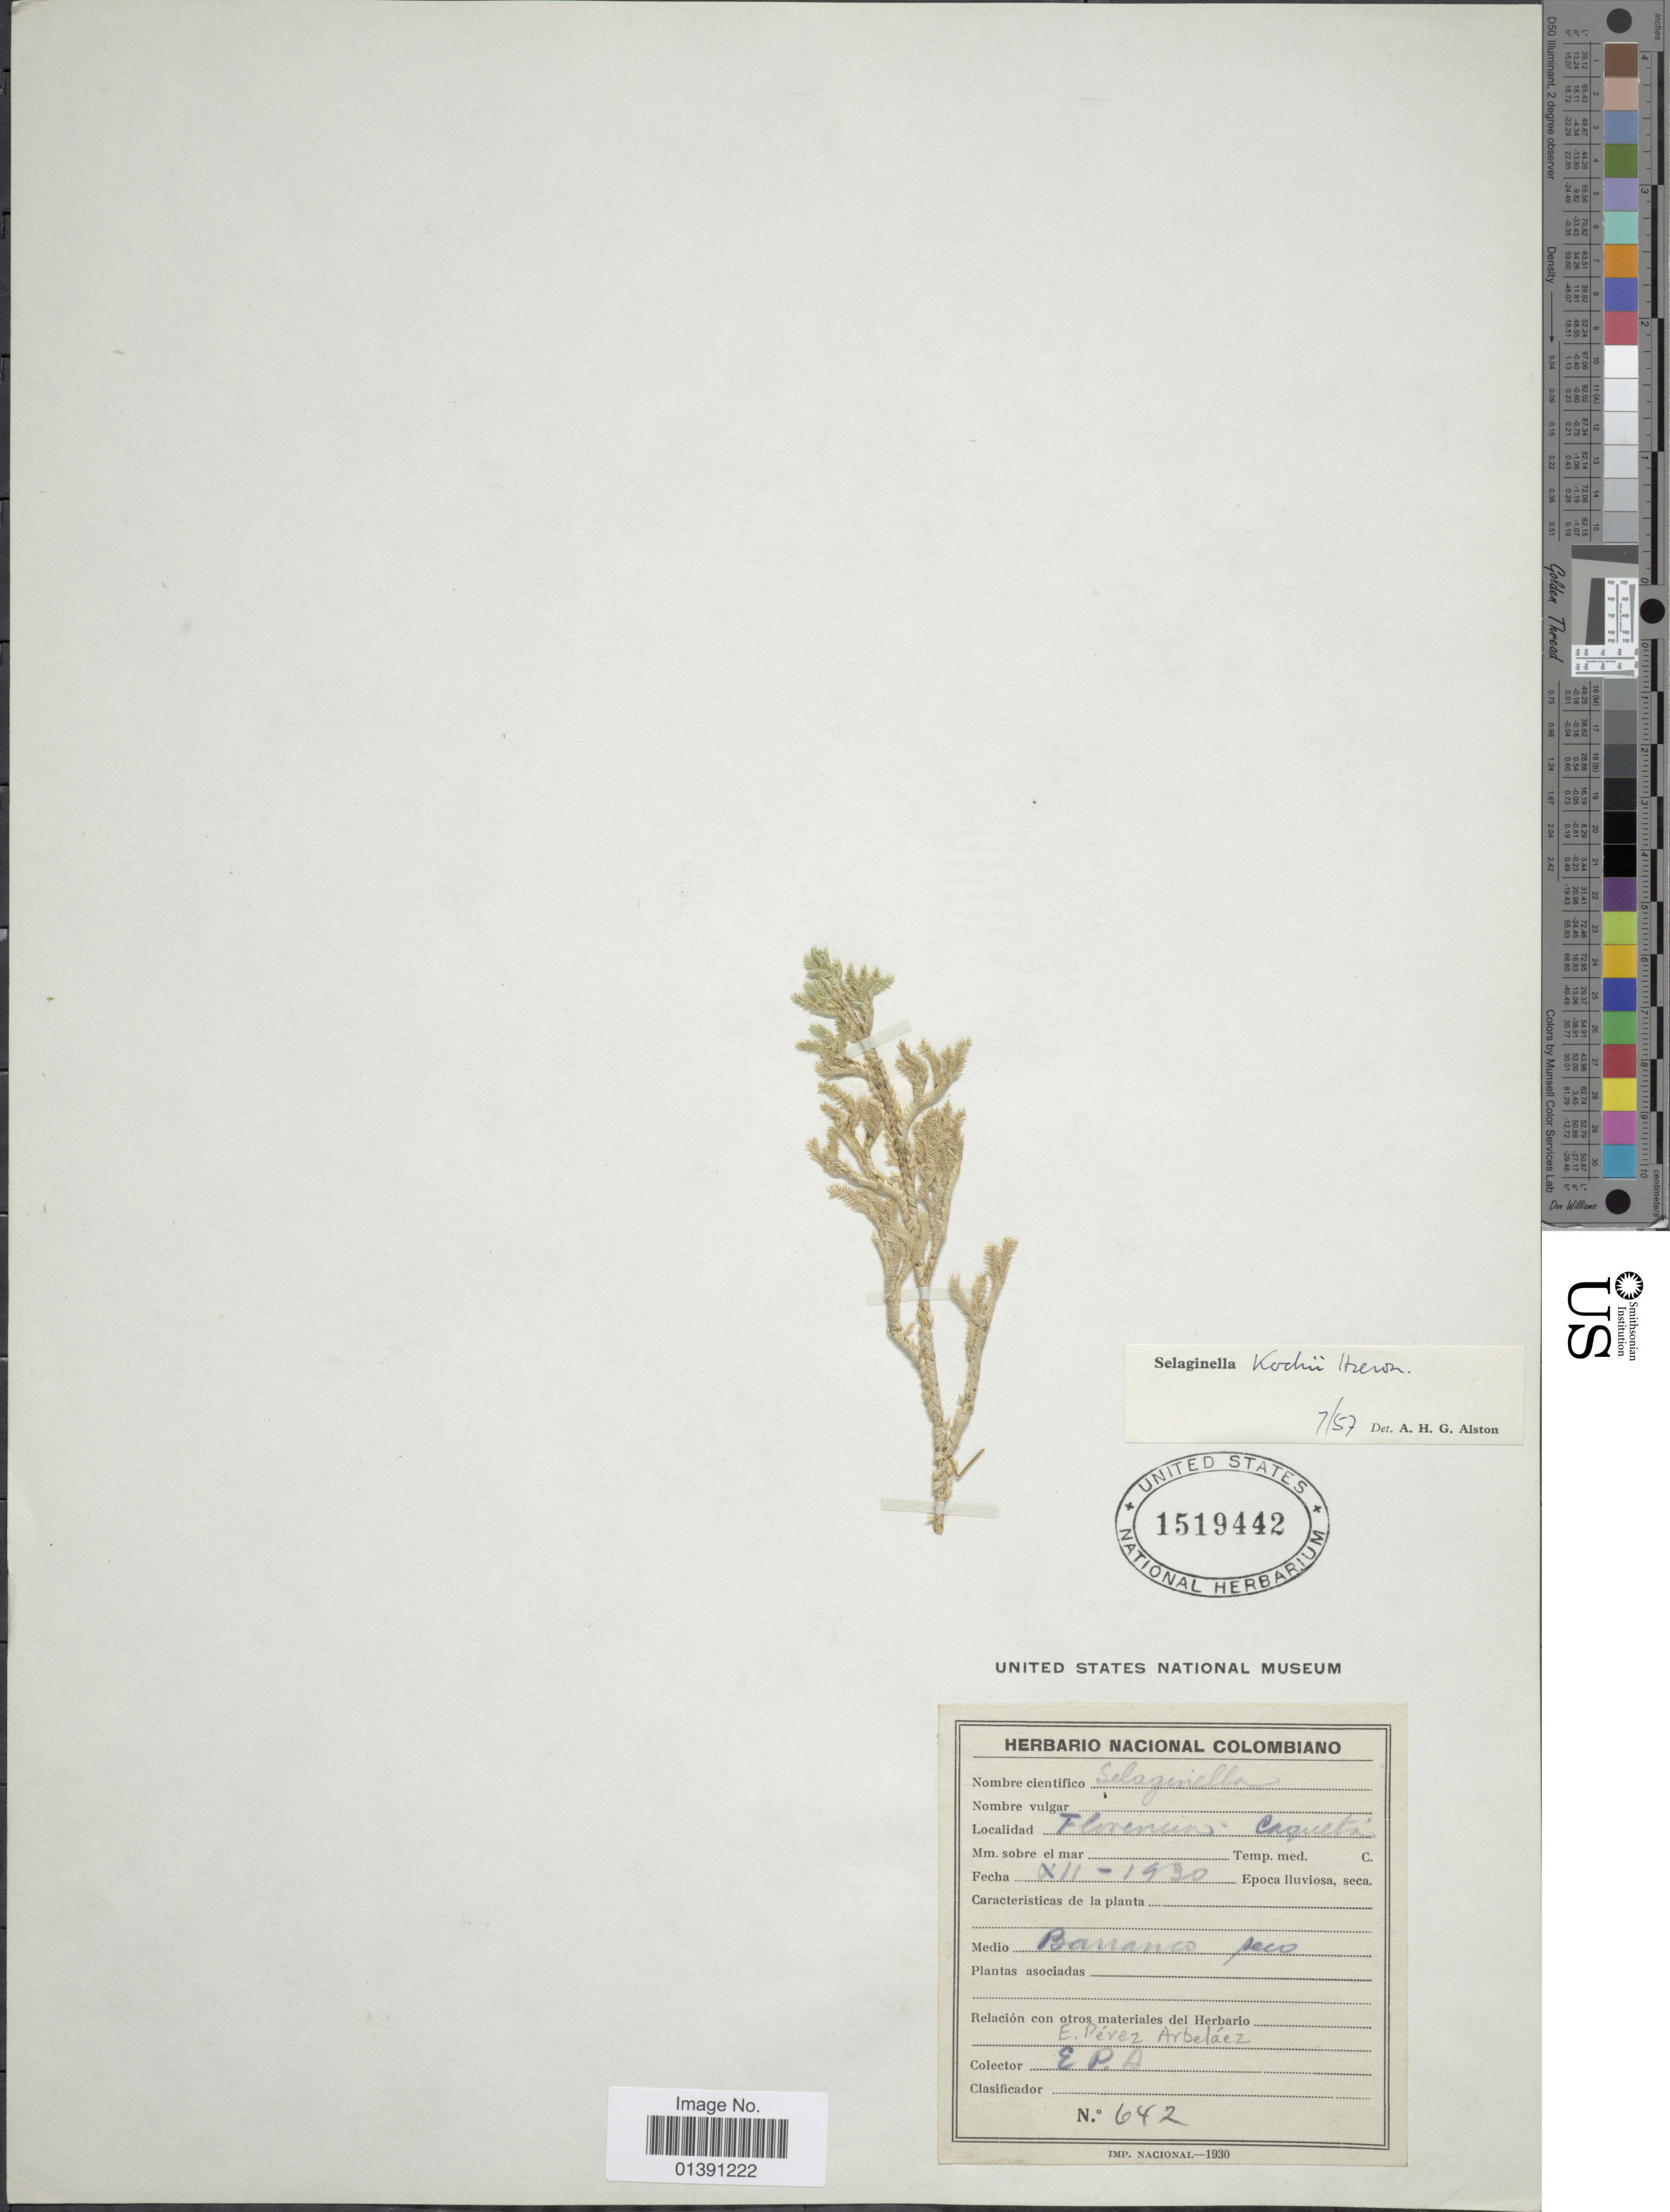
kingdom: Plantae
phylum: Tracheophyta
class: Lycopodiopsida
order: Selaginellales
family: Selaginellaceae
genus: Selaginella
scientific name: Selaginella kochii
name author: Hieron.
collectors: E. P. Arbelaez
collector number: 642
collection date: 1920-12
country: Colombia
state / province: Caquetá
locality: Florencia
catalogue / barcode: US 1519442